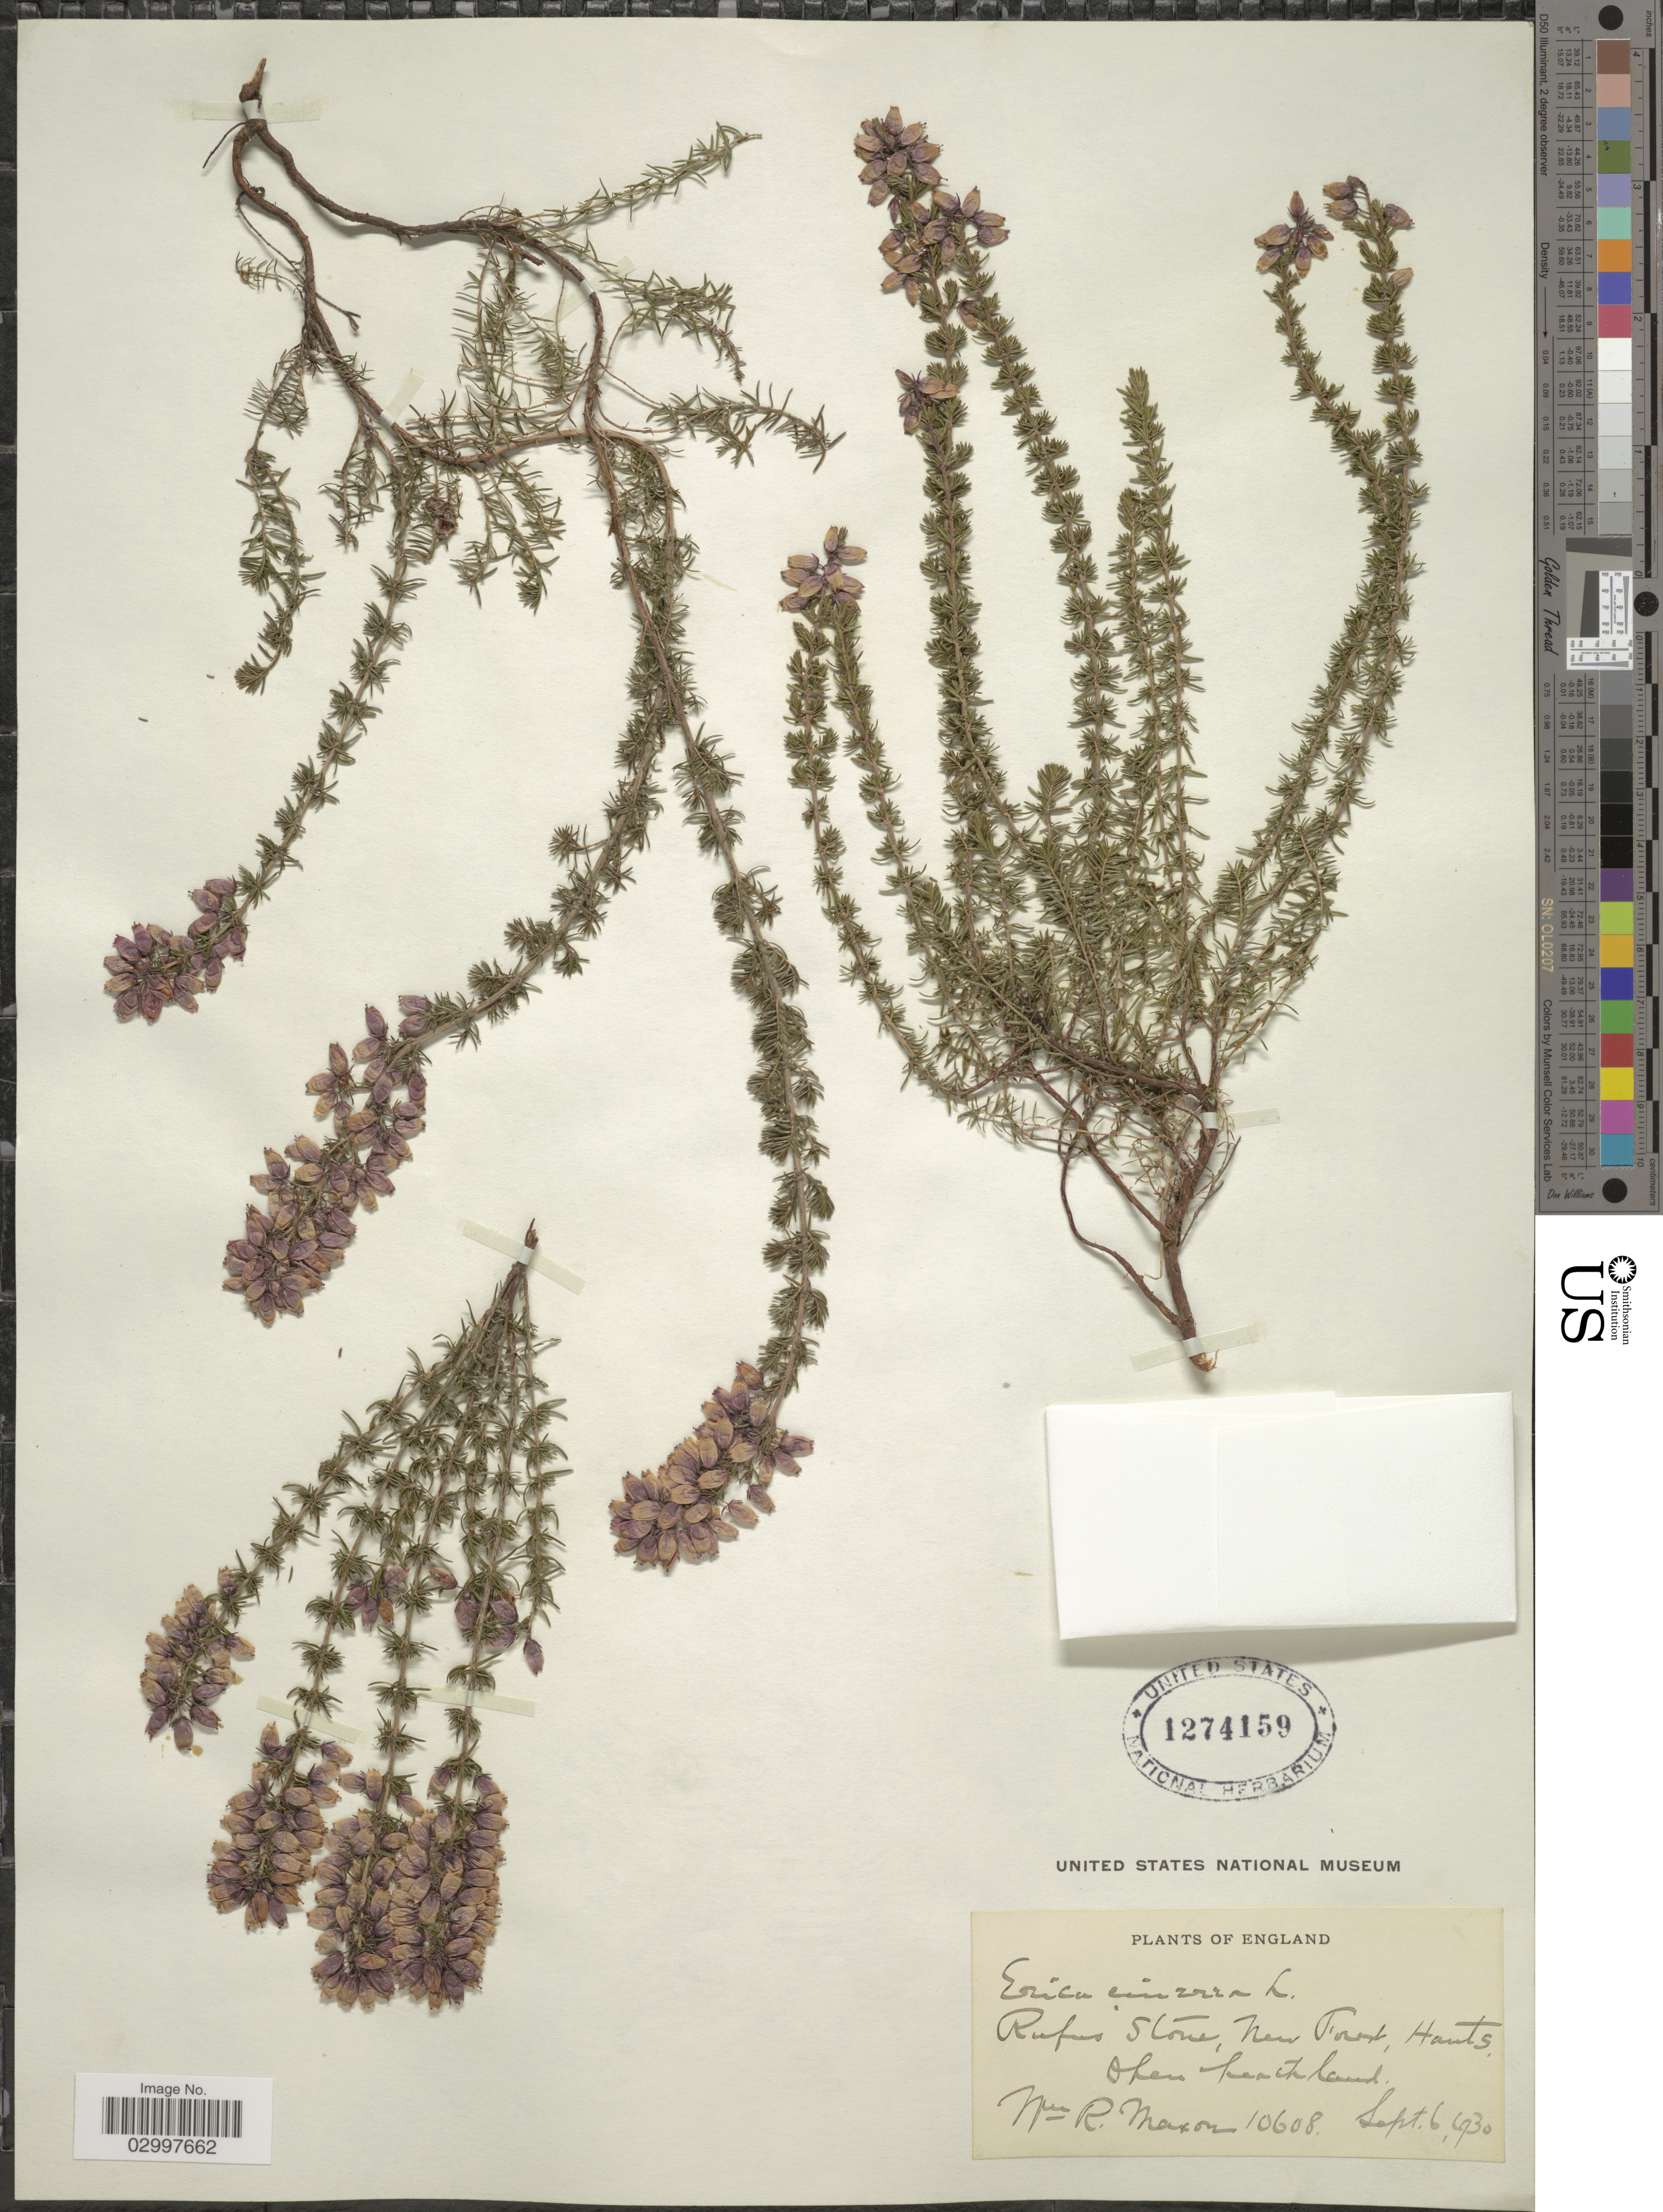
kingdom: Plantae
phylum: Tracheophyta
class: Magnoliopsida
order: Ericales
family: Ericaceae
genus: Erica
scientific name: Erica cinerea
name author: L.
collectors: W. R. Maxon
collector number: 10608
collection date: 1930-09-06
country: United Kingdom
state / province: England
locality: Rufus Stone, New Forest, Hants.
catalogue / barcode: US 1274159